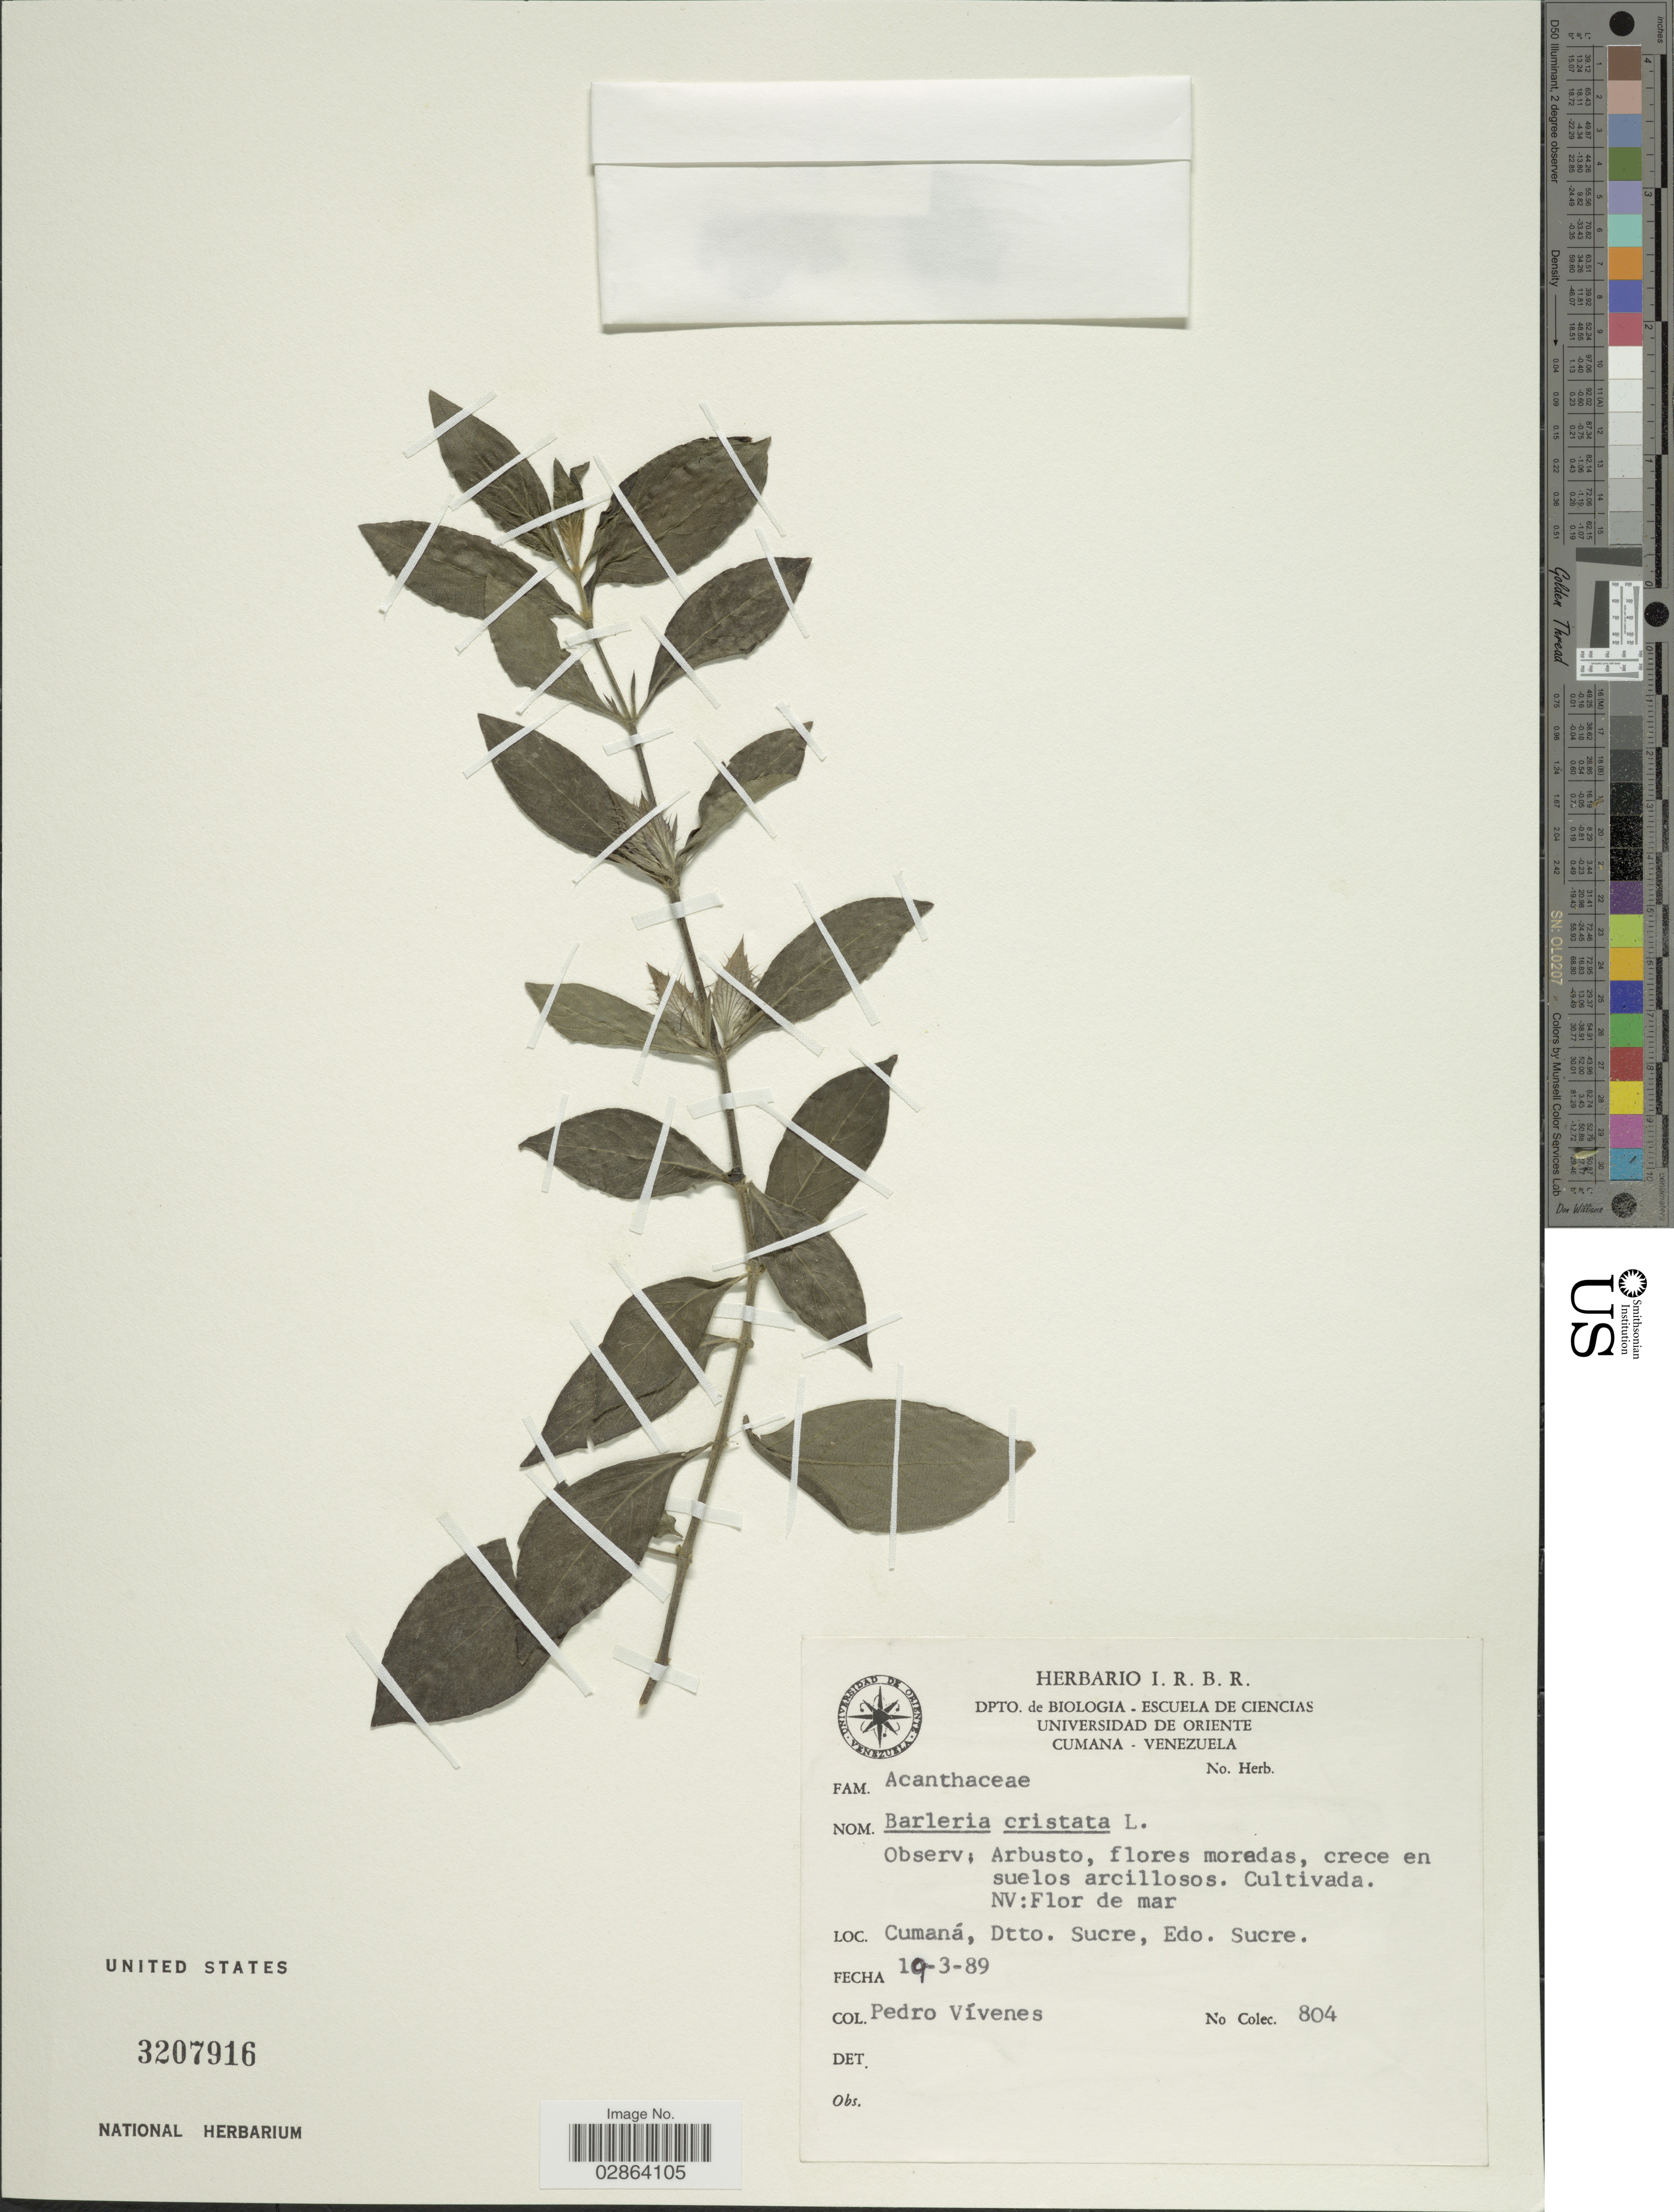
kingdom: Plantae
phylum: Tracheophyta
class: Magnoliopsida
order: Lamiales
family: Acanthaceae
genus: Barleria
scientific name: Barleria cristata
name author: L.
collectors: P. Vivenes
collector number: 804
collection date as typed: Transcribed d/m/y: 19/3/89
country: Venezuela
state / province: Sucre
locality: Cumaná, Dtto. Sucre, Edo. Sucre.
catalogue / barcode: US 3207916